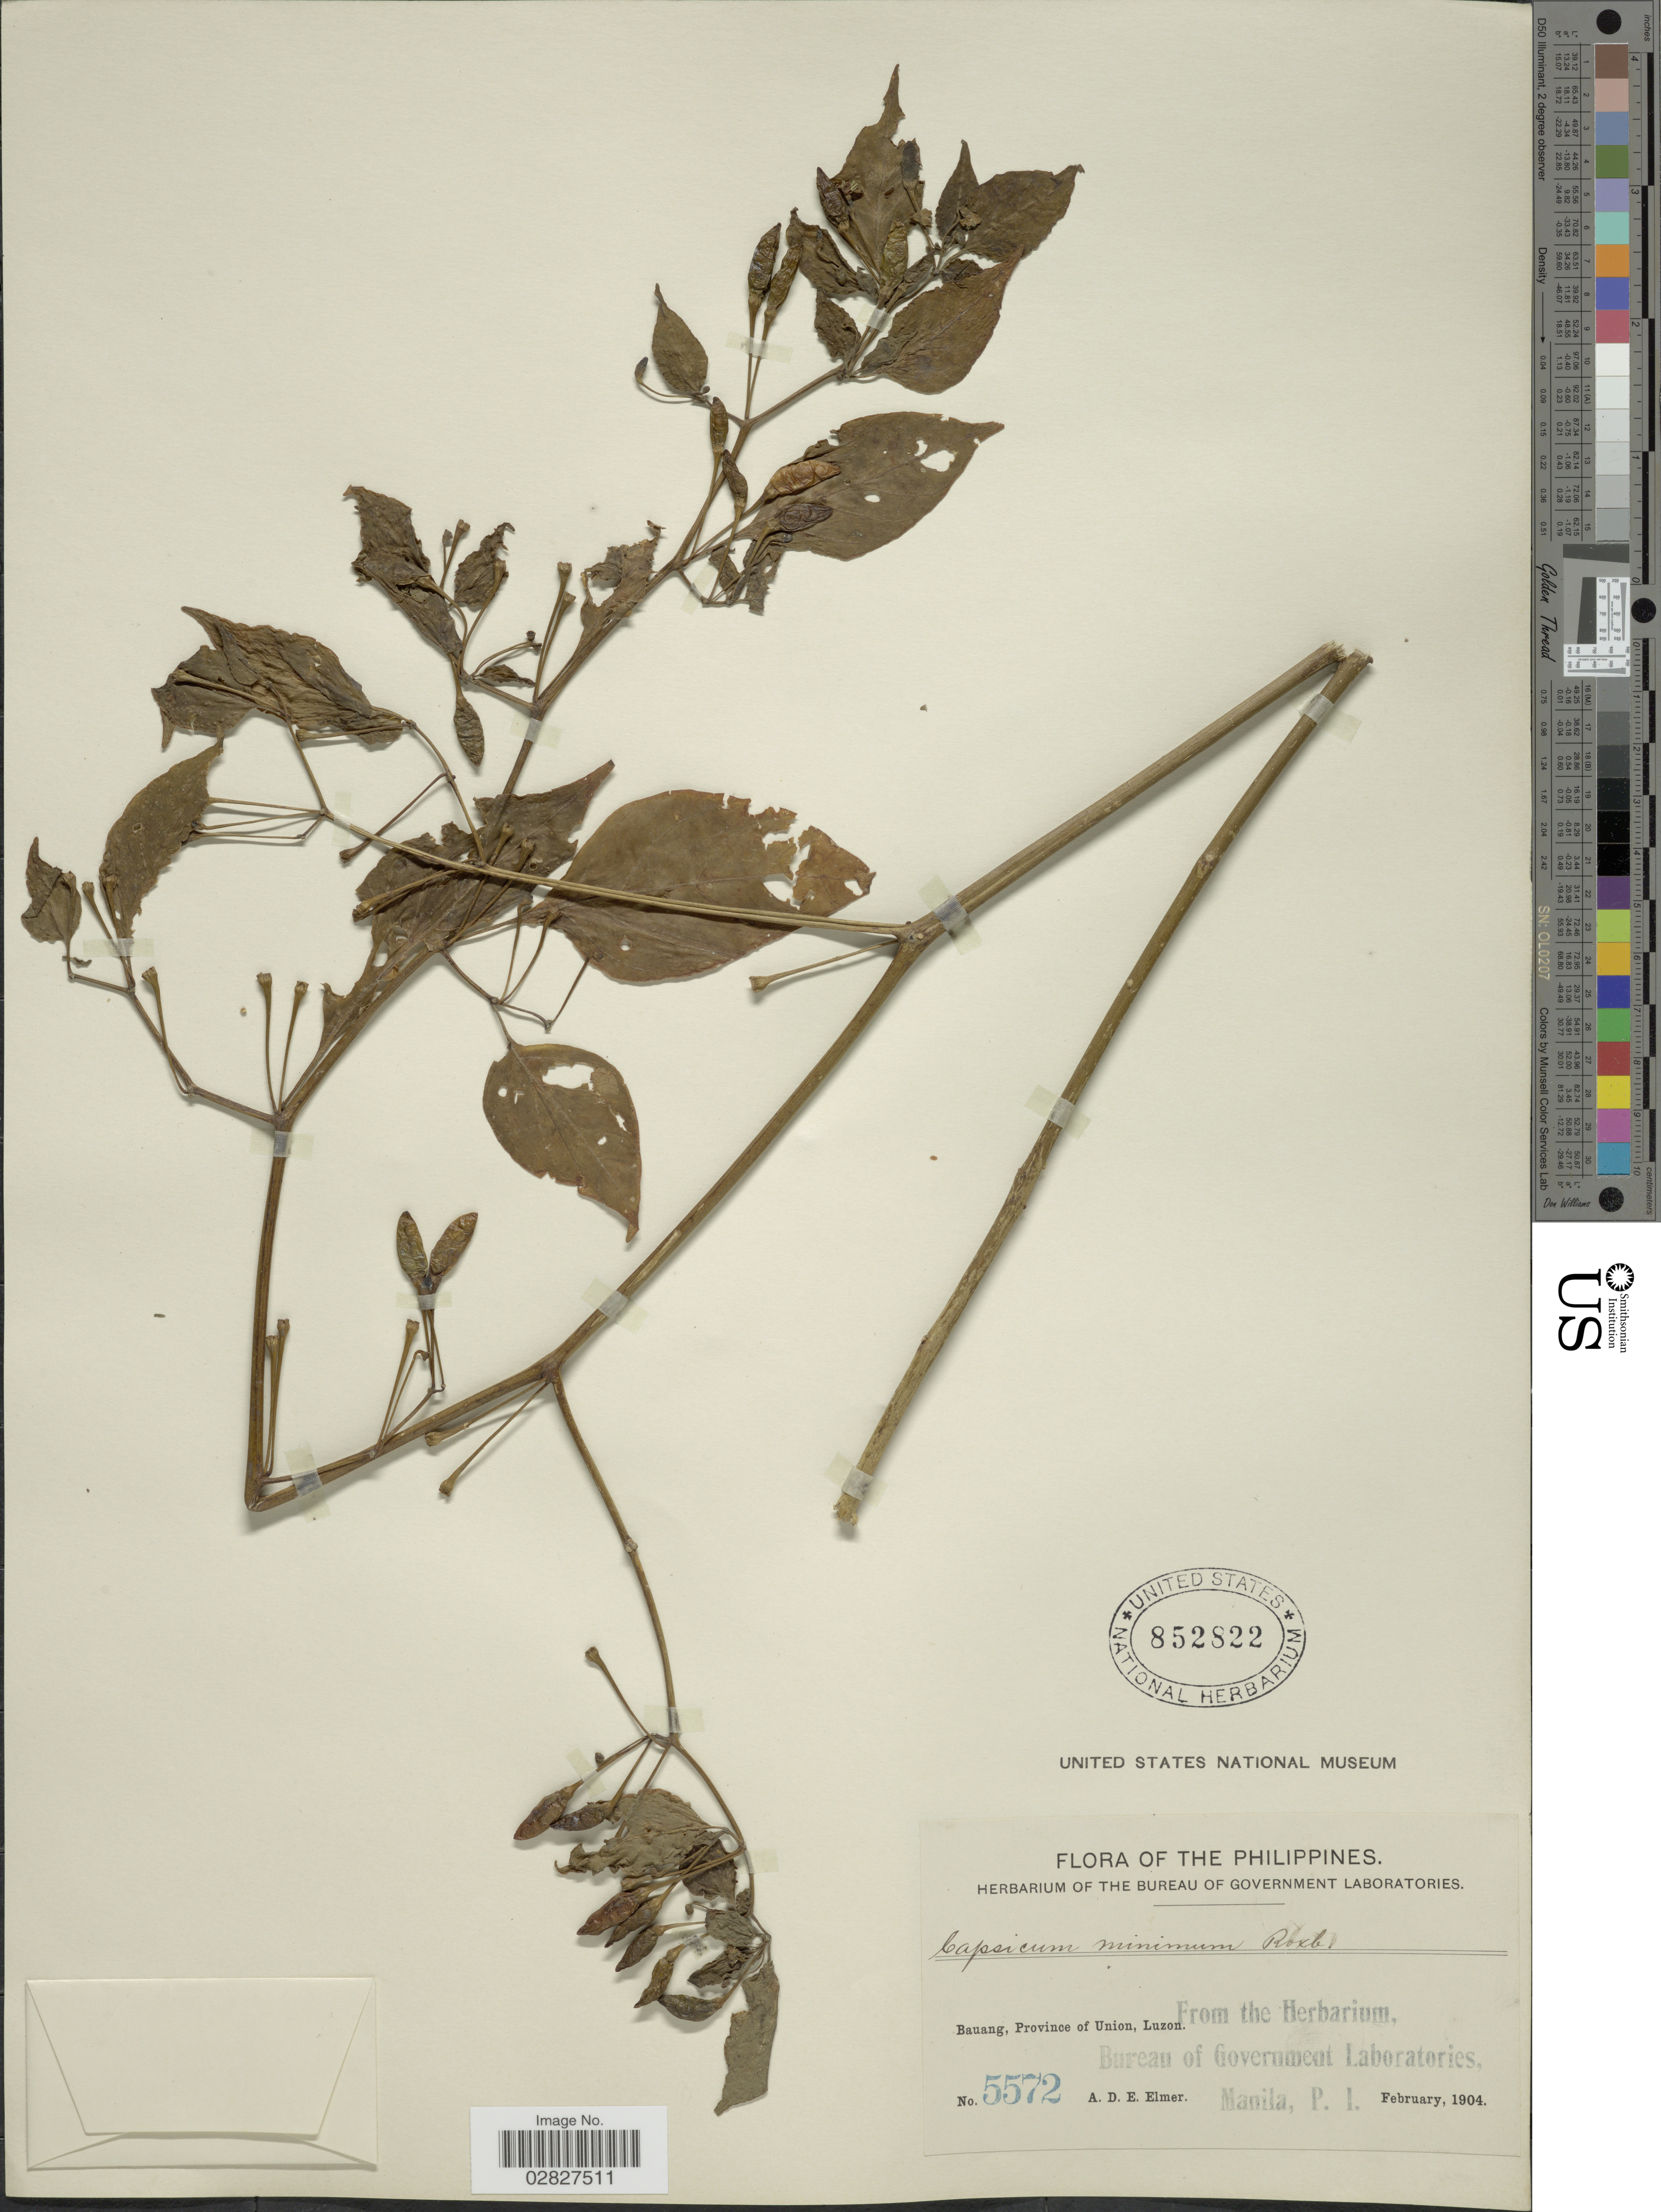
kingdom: Plantae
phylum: Tracheophyta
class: Magnoliopsida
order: Solanales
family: Solanaceae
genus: Capsicum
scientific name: Capsicum frutescens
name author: L.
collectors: A. D. E. Elmer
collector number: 5572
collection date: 1904-02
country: Philippines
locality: Bauang, Province of Union, Luzon.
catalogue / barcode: US 852822